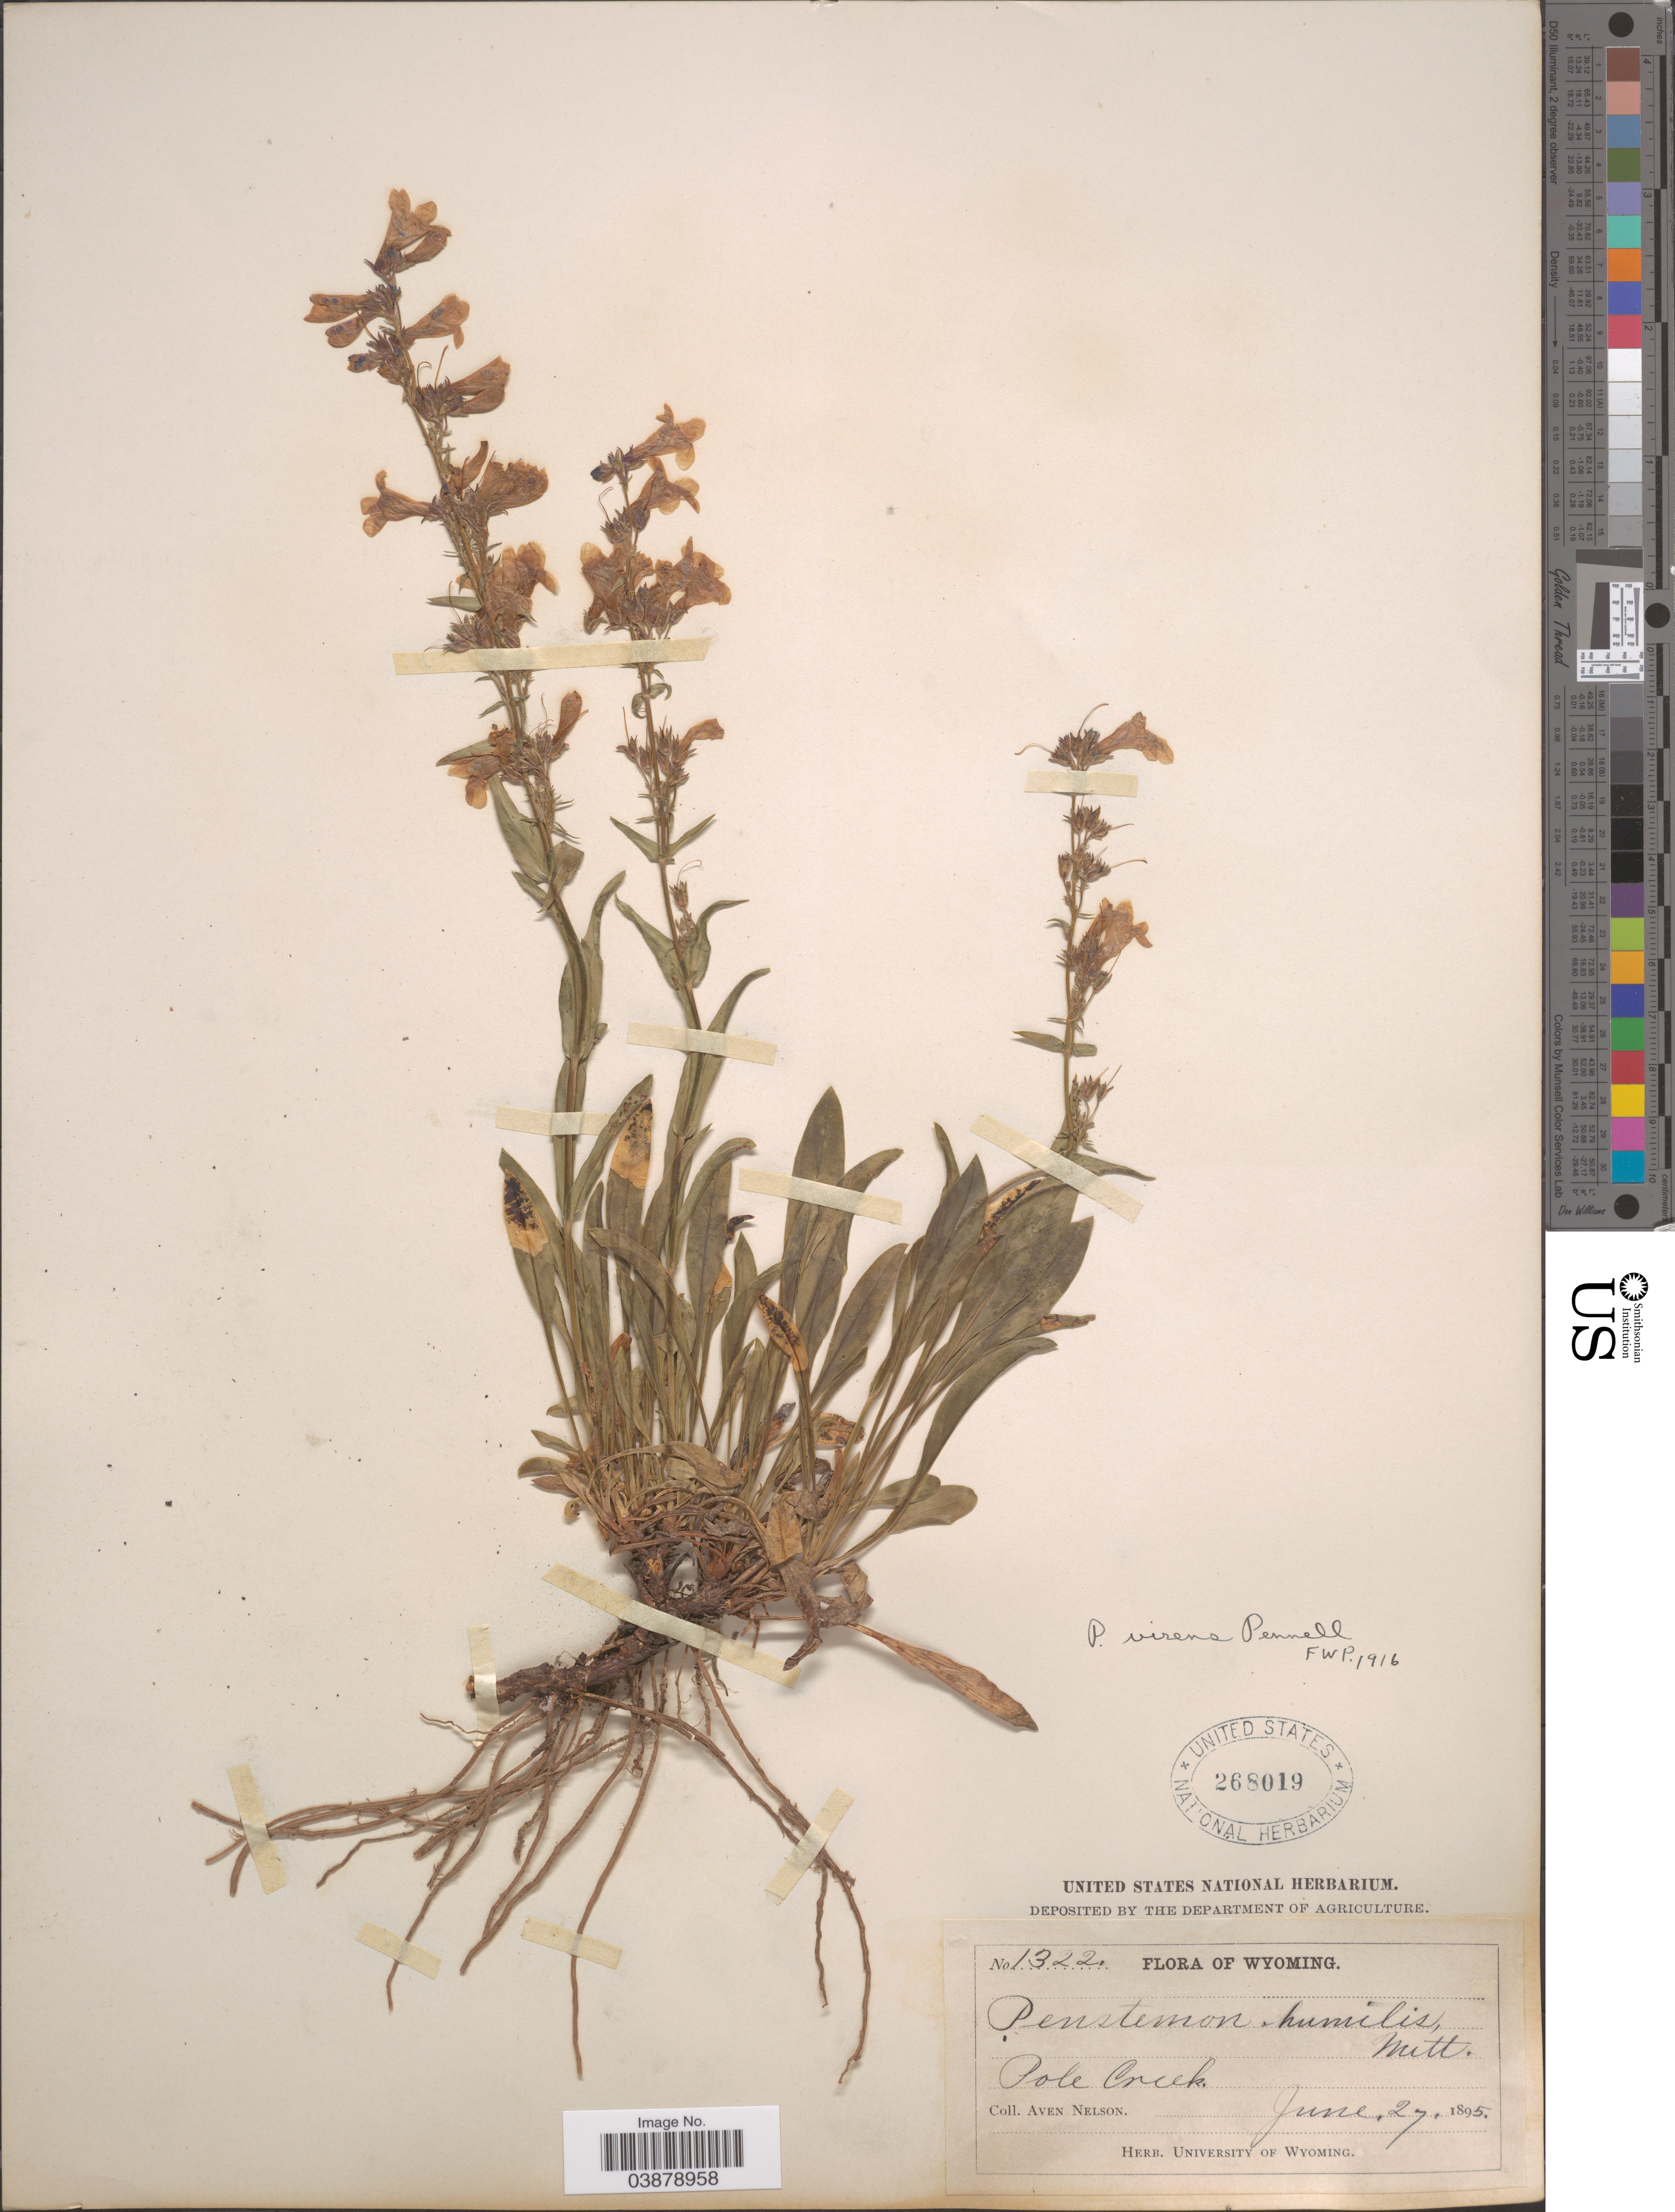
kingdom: Plantae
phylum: Tracheophyta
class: Magnoliopsida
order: Lamiales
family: Plantaginaceae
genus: Penstemon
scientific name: Penstemon virens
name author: Pennell ex Rydb.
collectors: A. Nelson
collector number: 1322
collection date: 1895-06-27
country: United States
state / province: Wyoming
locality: Pole Creek.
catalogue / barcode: US 268019